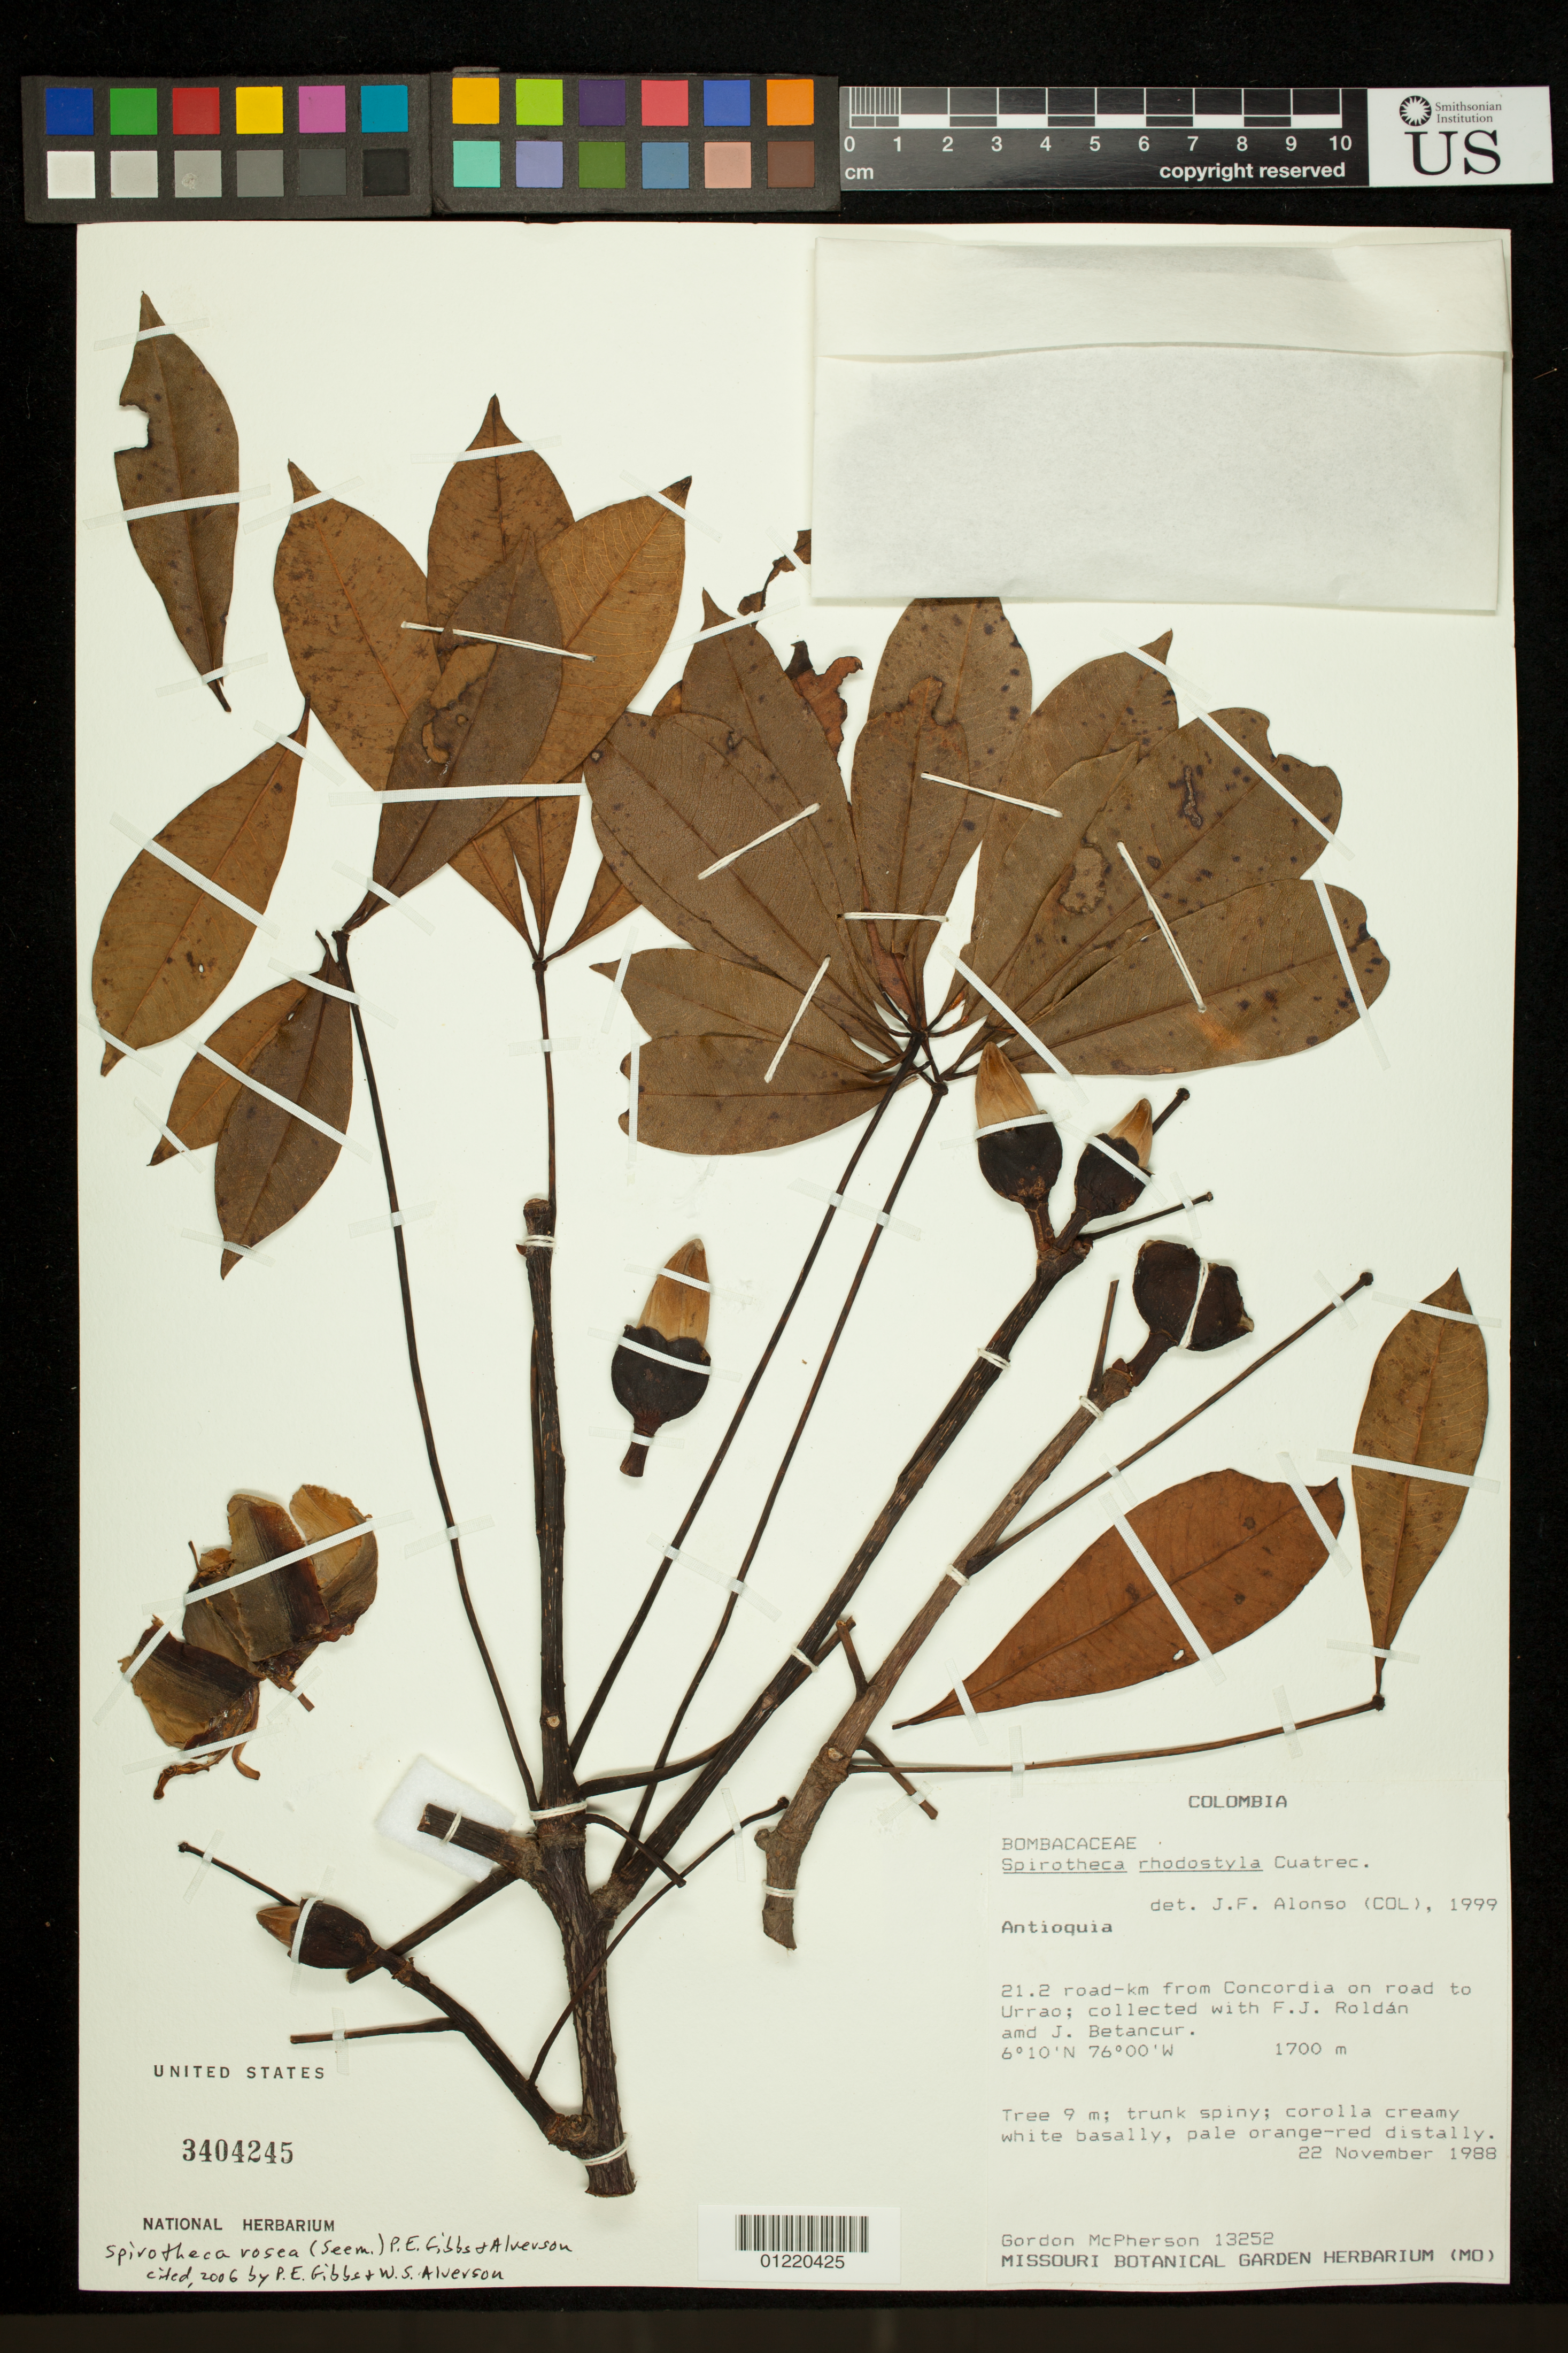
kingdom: Plantae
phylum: Tracheophyta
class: Magnoliopsida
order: Malvales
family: Malvaceae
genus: Spirotheca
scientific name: Spirotheca rosea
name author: (Cuatrec.) Gibbs & W.S. Alverson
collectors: G. D. McPherson, F. J. Roldán & J. C. Betancur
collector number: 13252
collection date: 1988-11-22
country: Colombia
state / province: Antioquia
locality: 21.2 road-km from Concordia on road to Urrao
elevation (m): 1700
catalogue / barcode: US 3404245